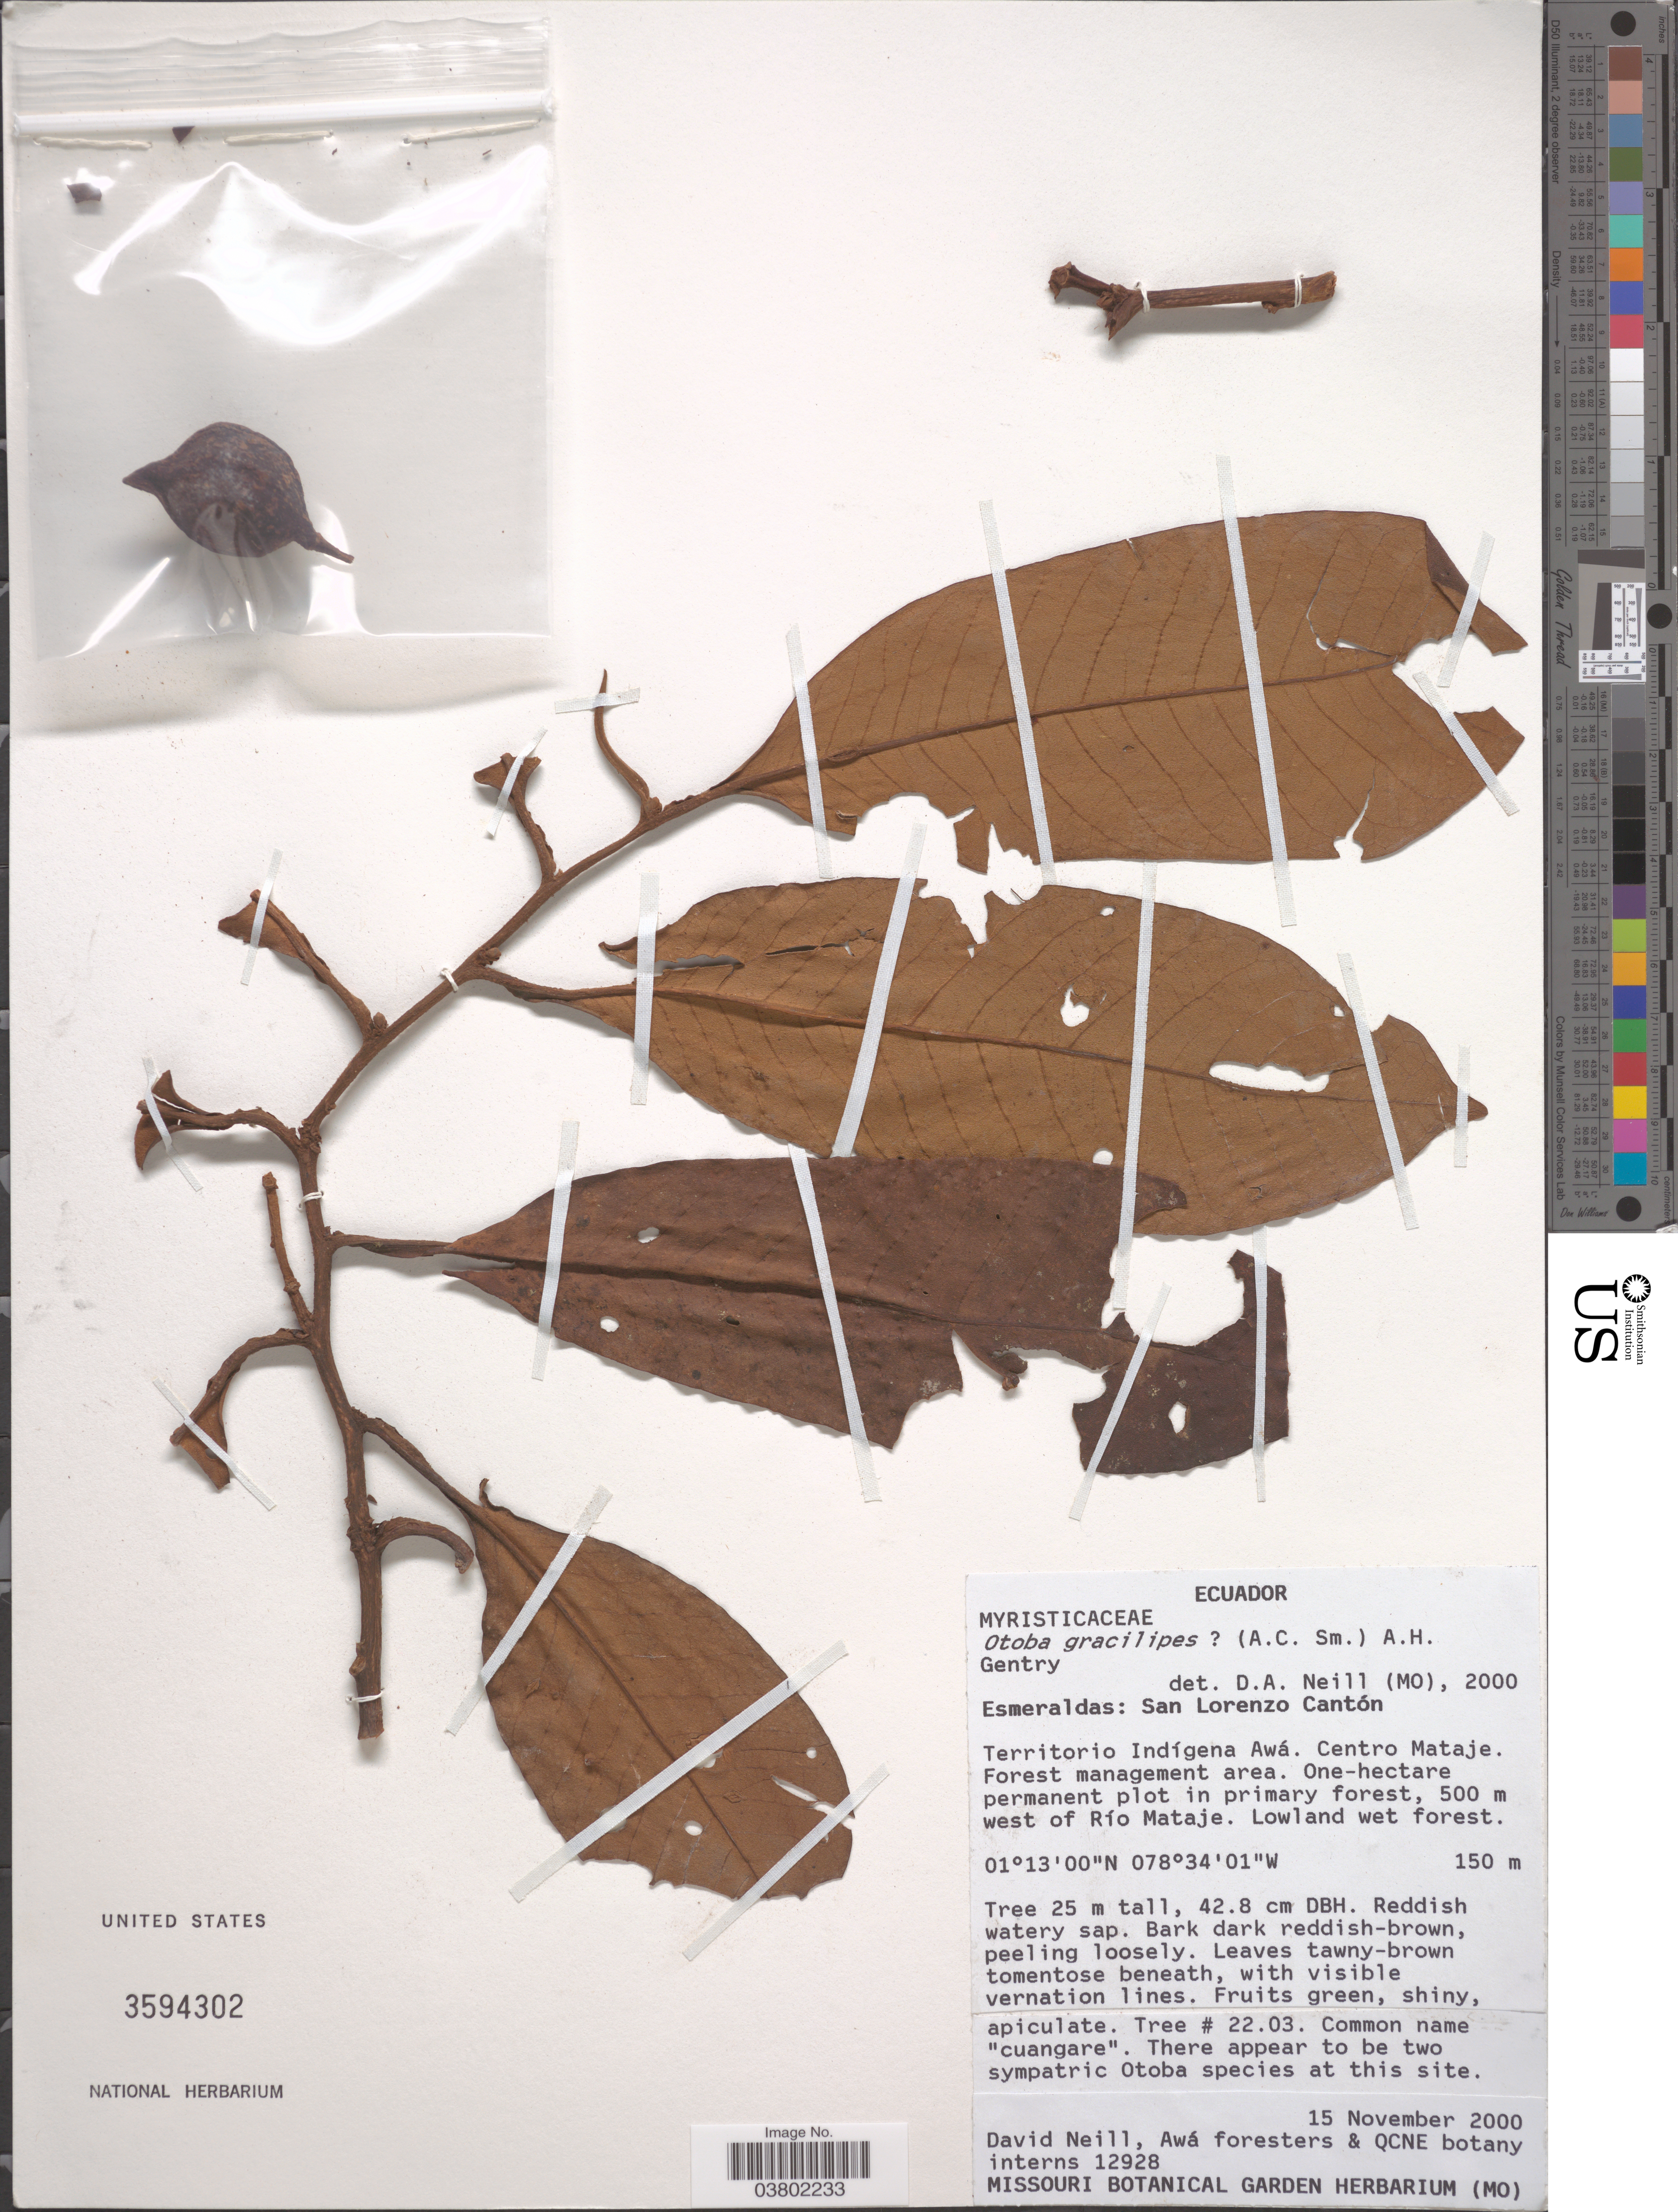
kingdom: Plantae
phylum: Tracheophyta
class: Magnoliopsida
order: Magnoliales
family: Myristicaceae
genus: Otoba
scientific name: Otoba gracilipes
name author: (A.C. Sm.) A.H. Gentry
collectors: D. Neill, Awá foresters & QCNE botany interns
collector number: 12928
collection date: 2000-11-15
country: Ecuador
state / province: Esmeraldas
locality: San Lorenzo Cantón. Territorio Indígena Awá. Centro Mataje. Forest management area. One-hectare permanent plot in primary forest, 500 m west of Río Mataje.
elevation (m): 150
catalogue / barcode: US 3594302